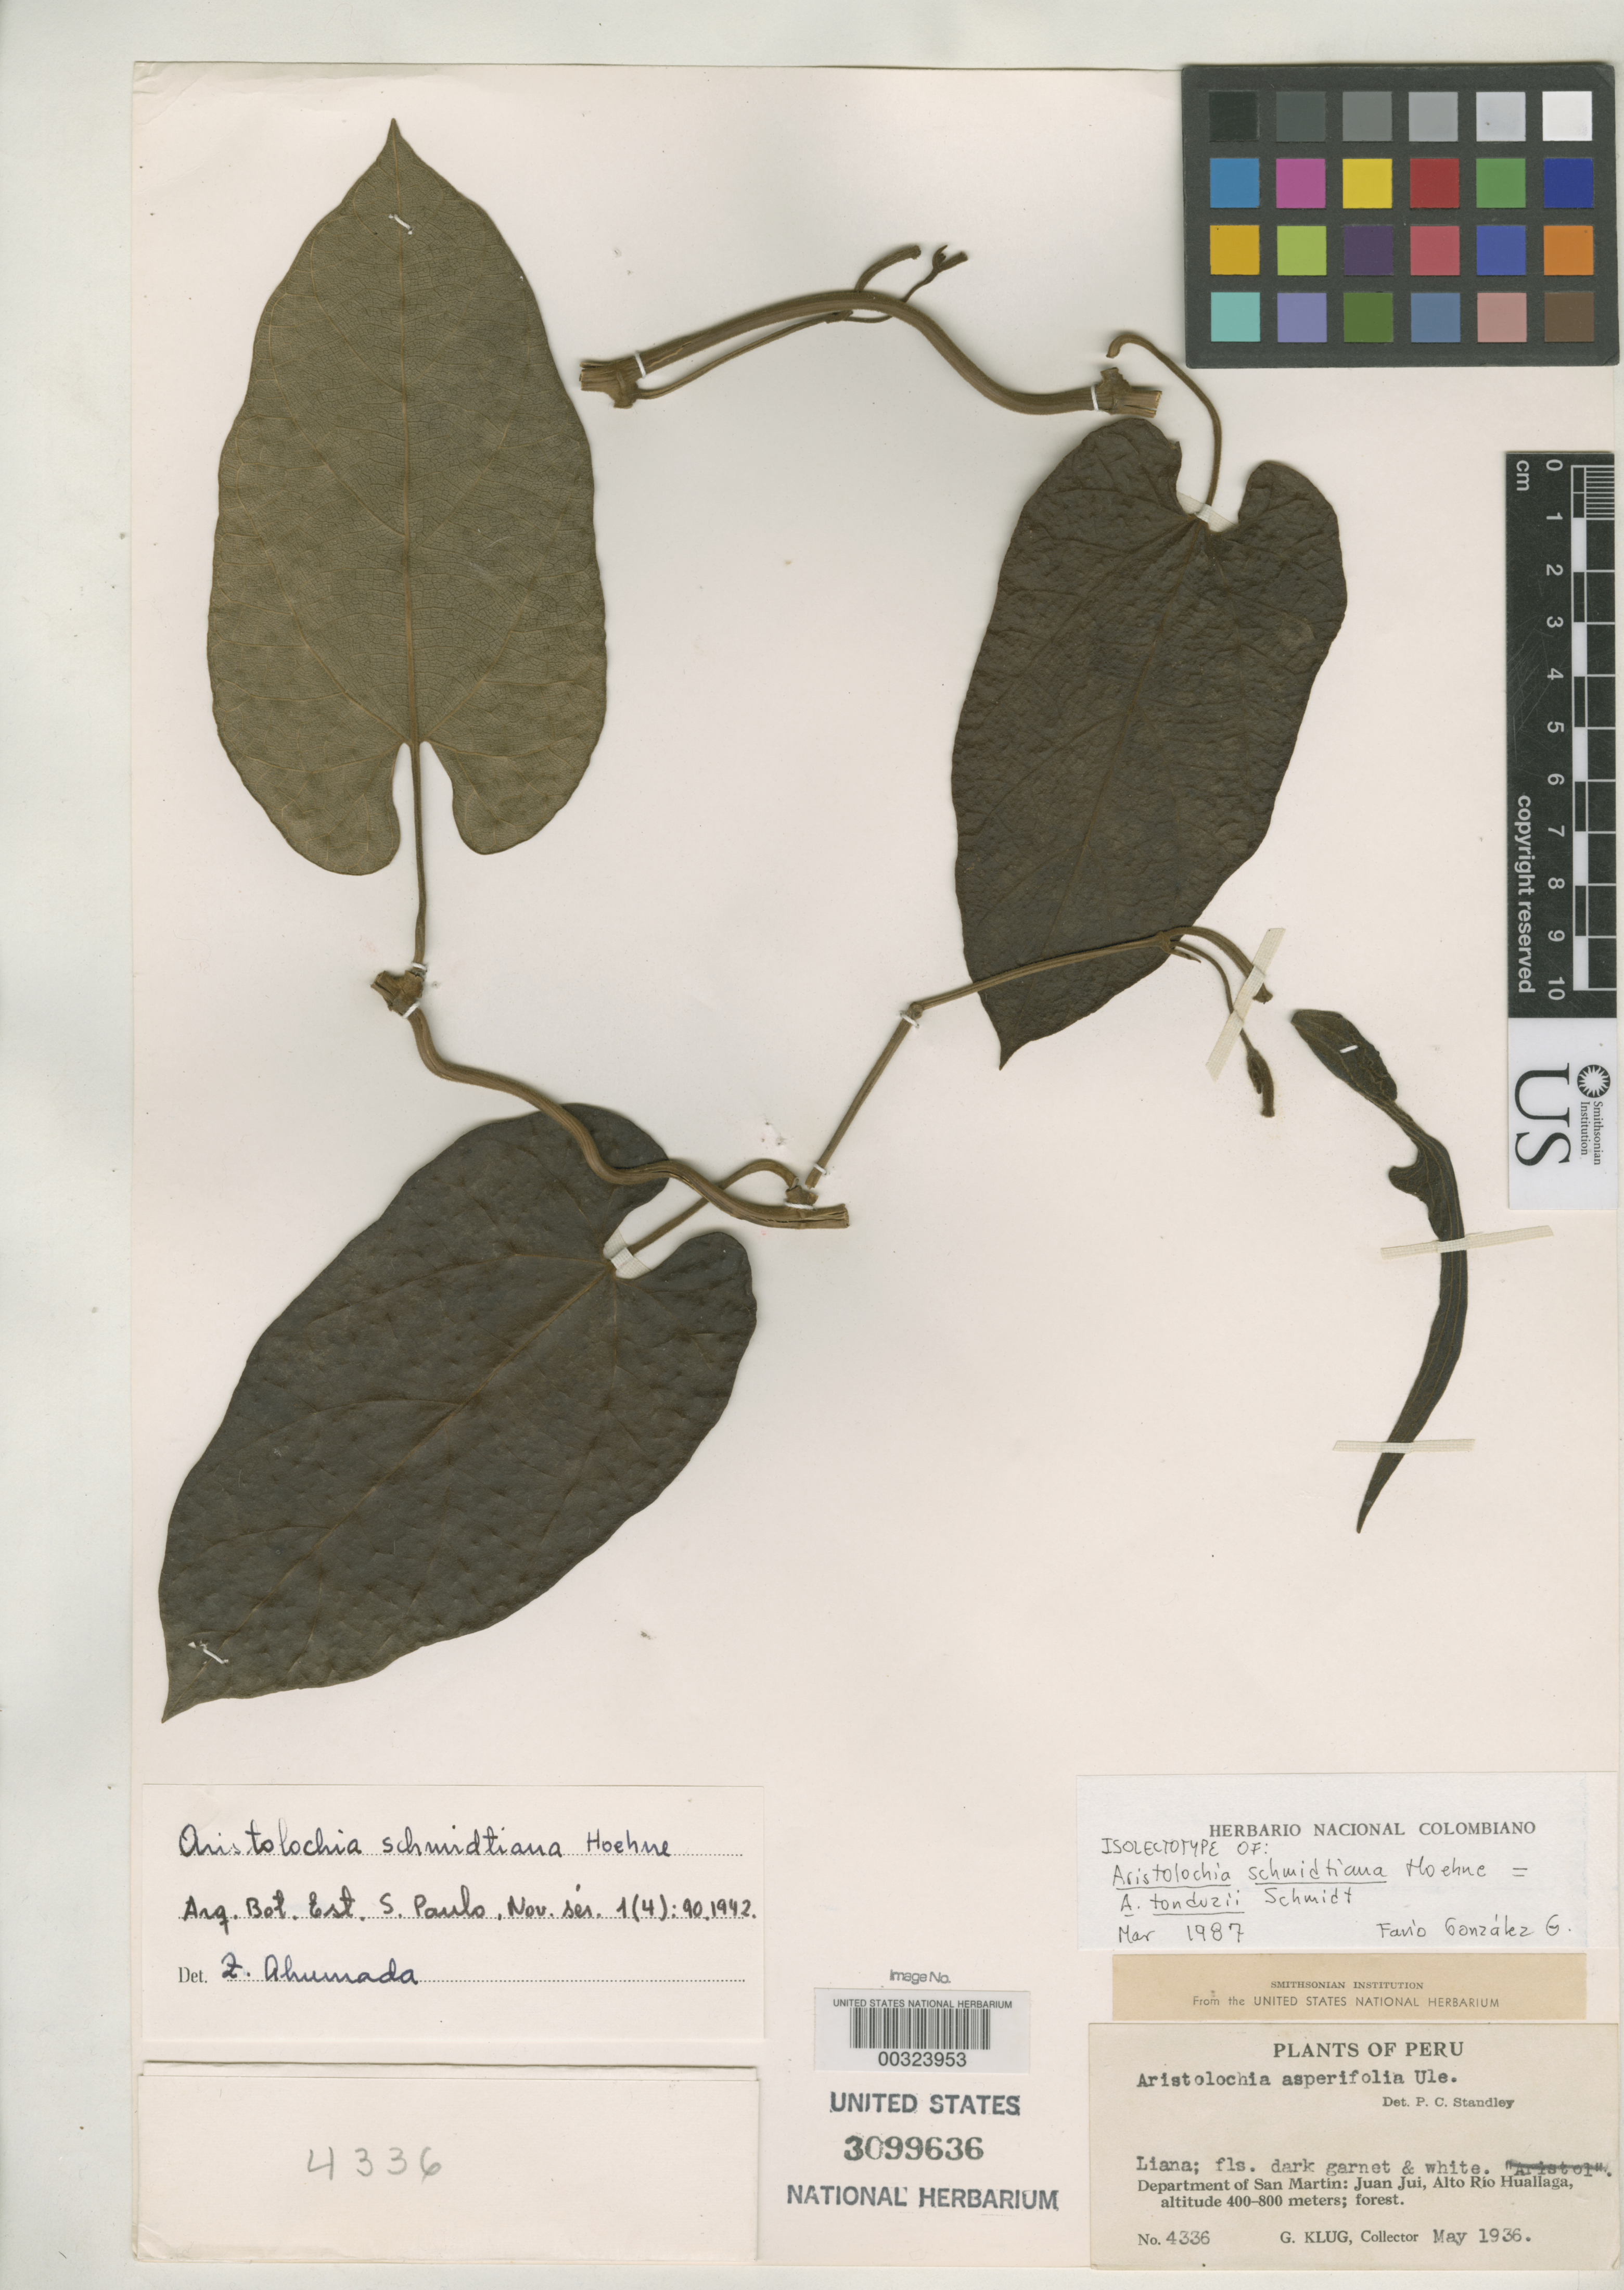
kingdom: Plantae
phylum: Tracheophyta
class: Magnoliopsida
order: Piperales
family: Aristolochiaceae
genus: Aristolochia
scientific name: Aristolochia schmidtiana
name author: Hoehne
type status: Isolectotype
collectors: G. Klug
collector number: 4336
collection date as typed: May 1936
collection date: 1936-05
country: Peru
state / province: San Martín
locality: Juan Jui, Alto Rio Huallaga.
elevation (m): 400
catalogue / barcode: US 3099636